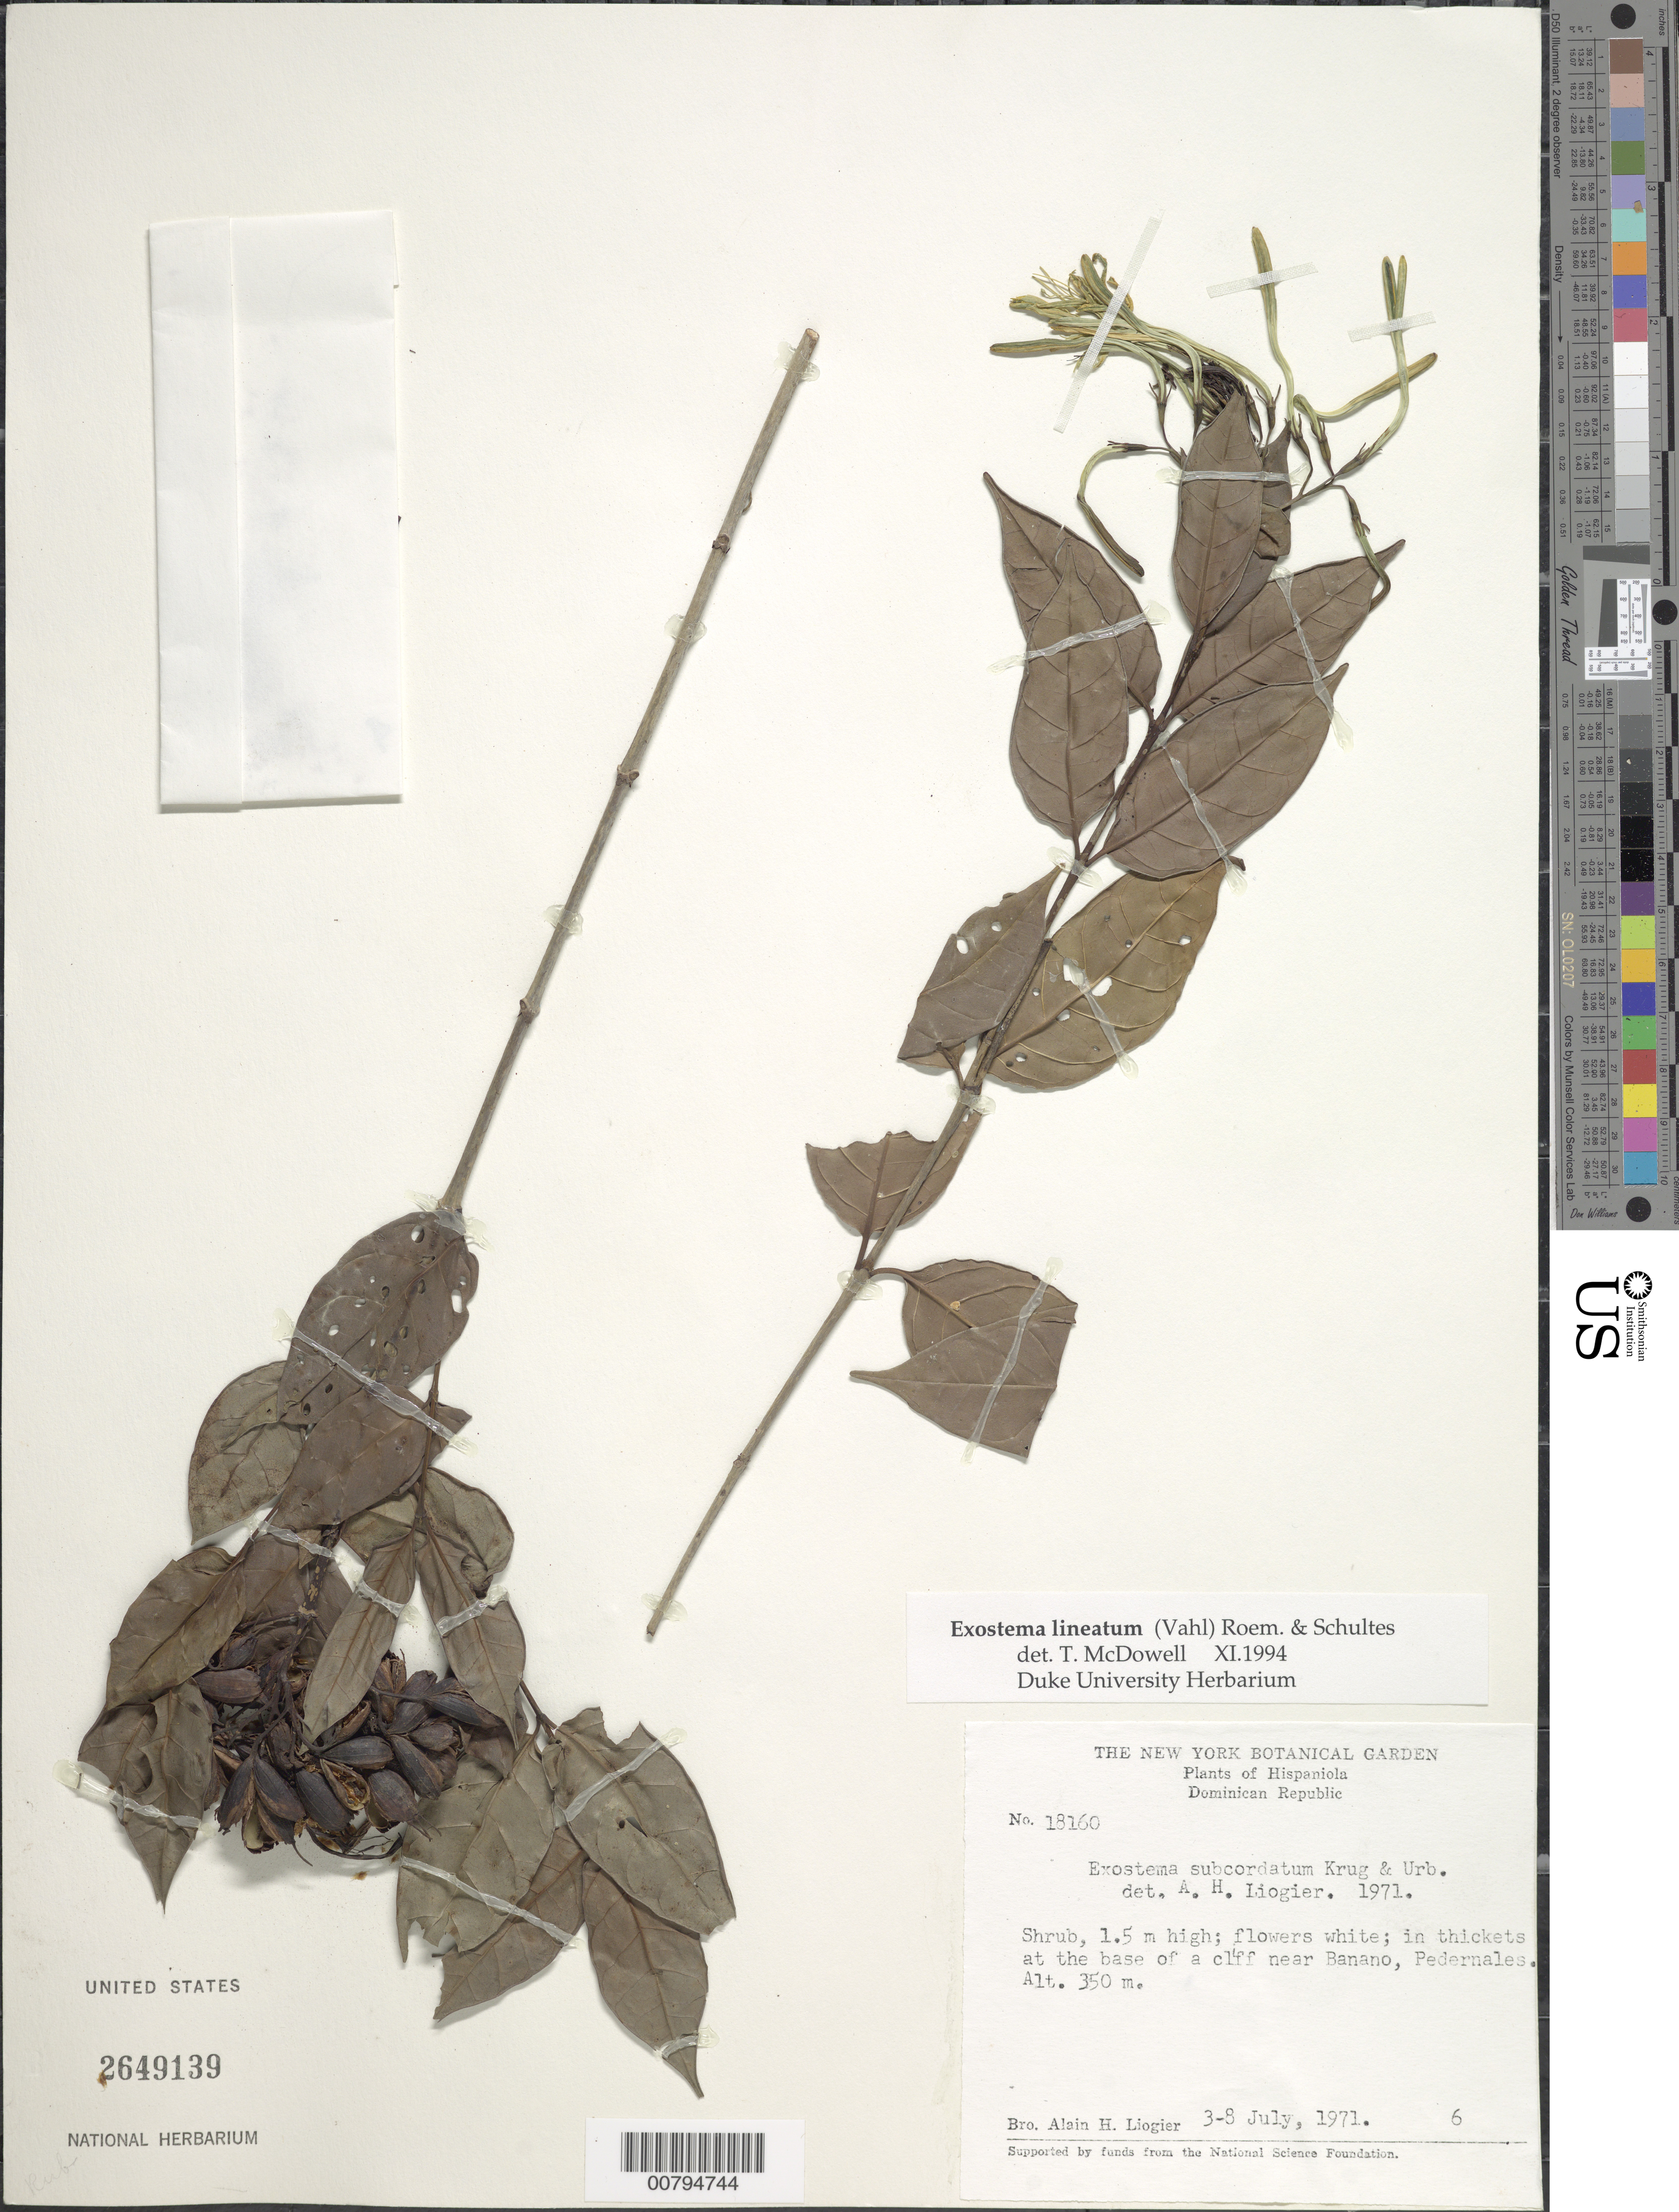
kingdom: Plantae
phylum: Tracheophyta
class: Magnoliopsida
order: Gentianales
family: Rubiaceae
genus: Exostema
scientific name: Exostema lineatum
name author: (Vahl) Roem. & Schult.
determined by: McDowell, T.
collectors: A. H. Liogier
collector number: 18160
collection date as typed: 03 Jul 1971 to 08 Jul 1971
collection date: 1971-07-03/1971-07-08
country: Dominican Republic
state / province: Pedernales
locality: At base of cliff near Banano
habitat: In thickets at base of cliff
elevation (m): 350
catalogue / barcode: US 2649139